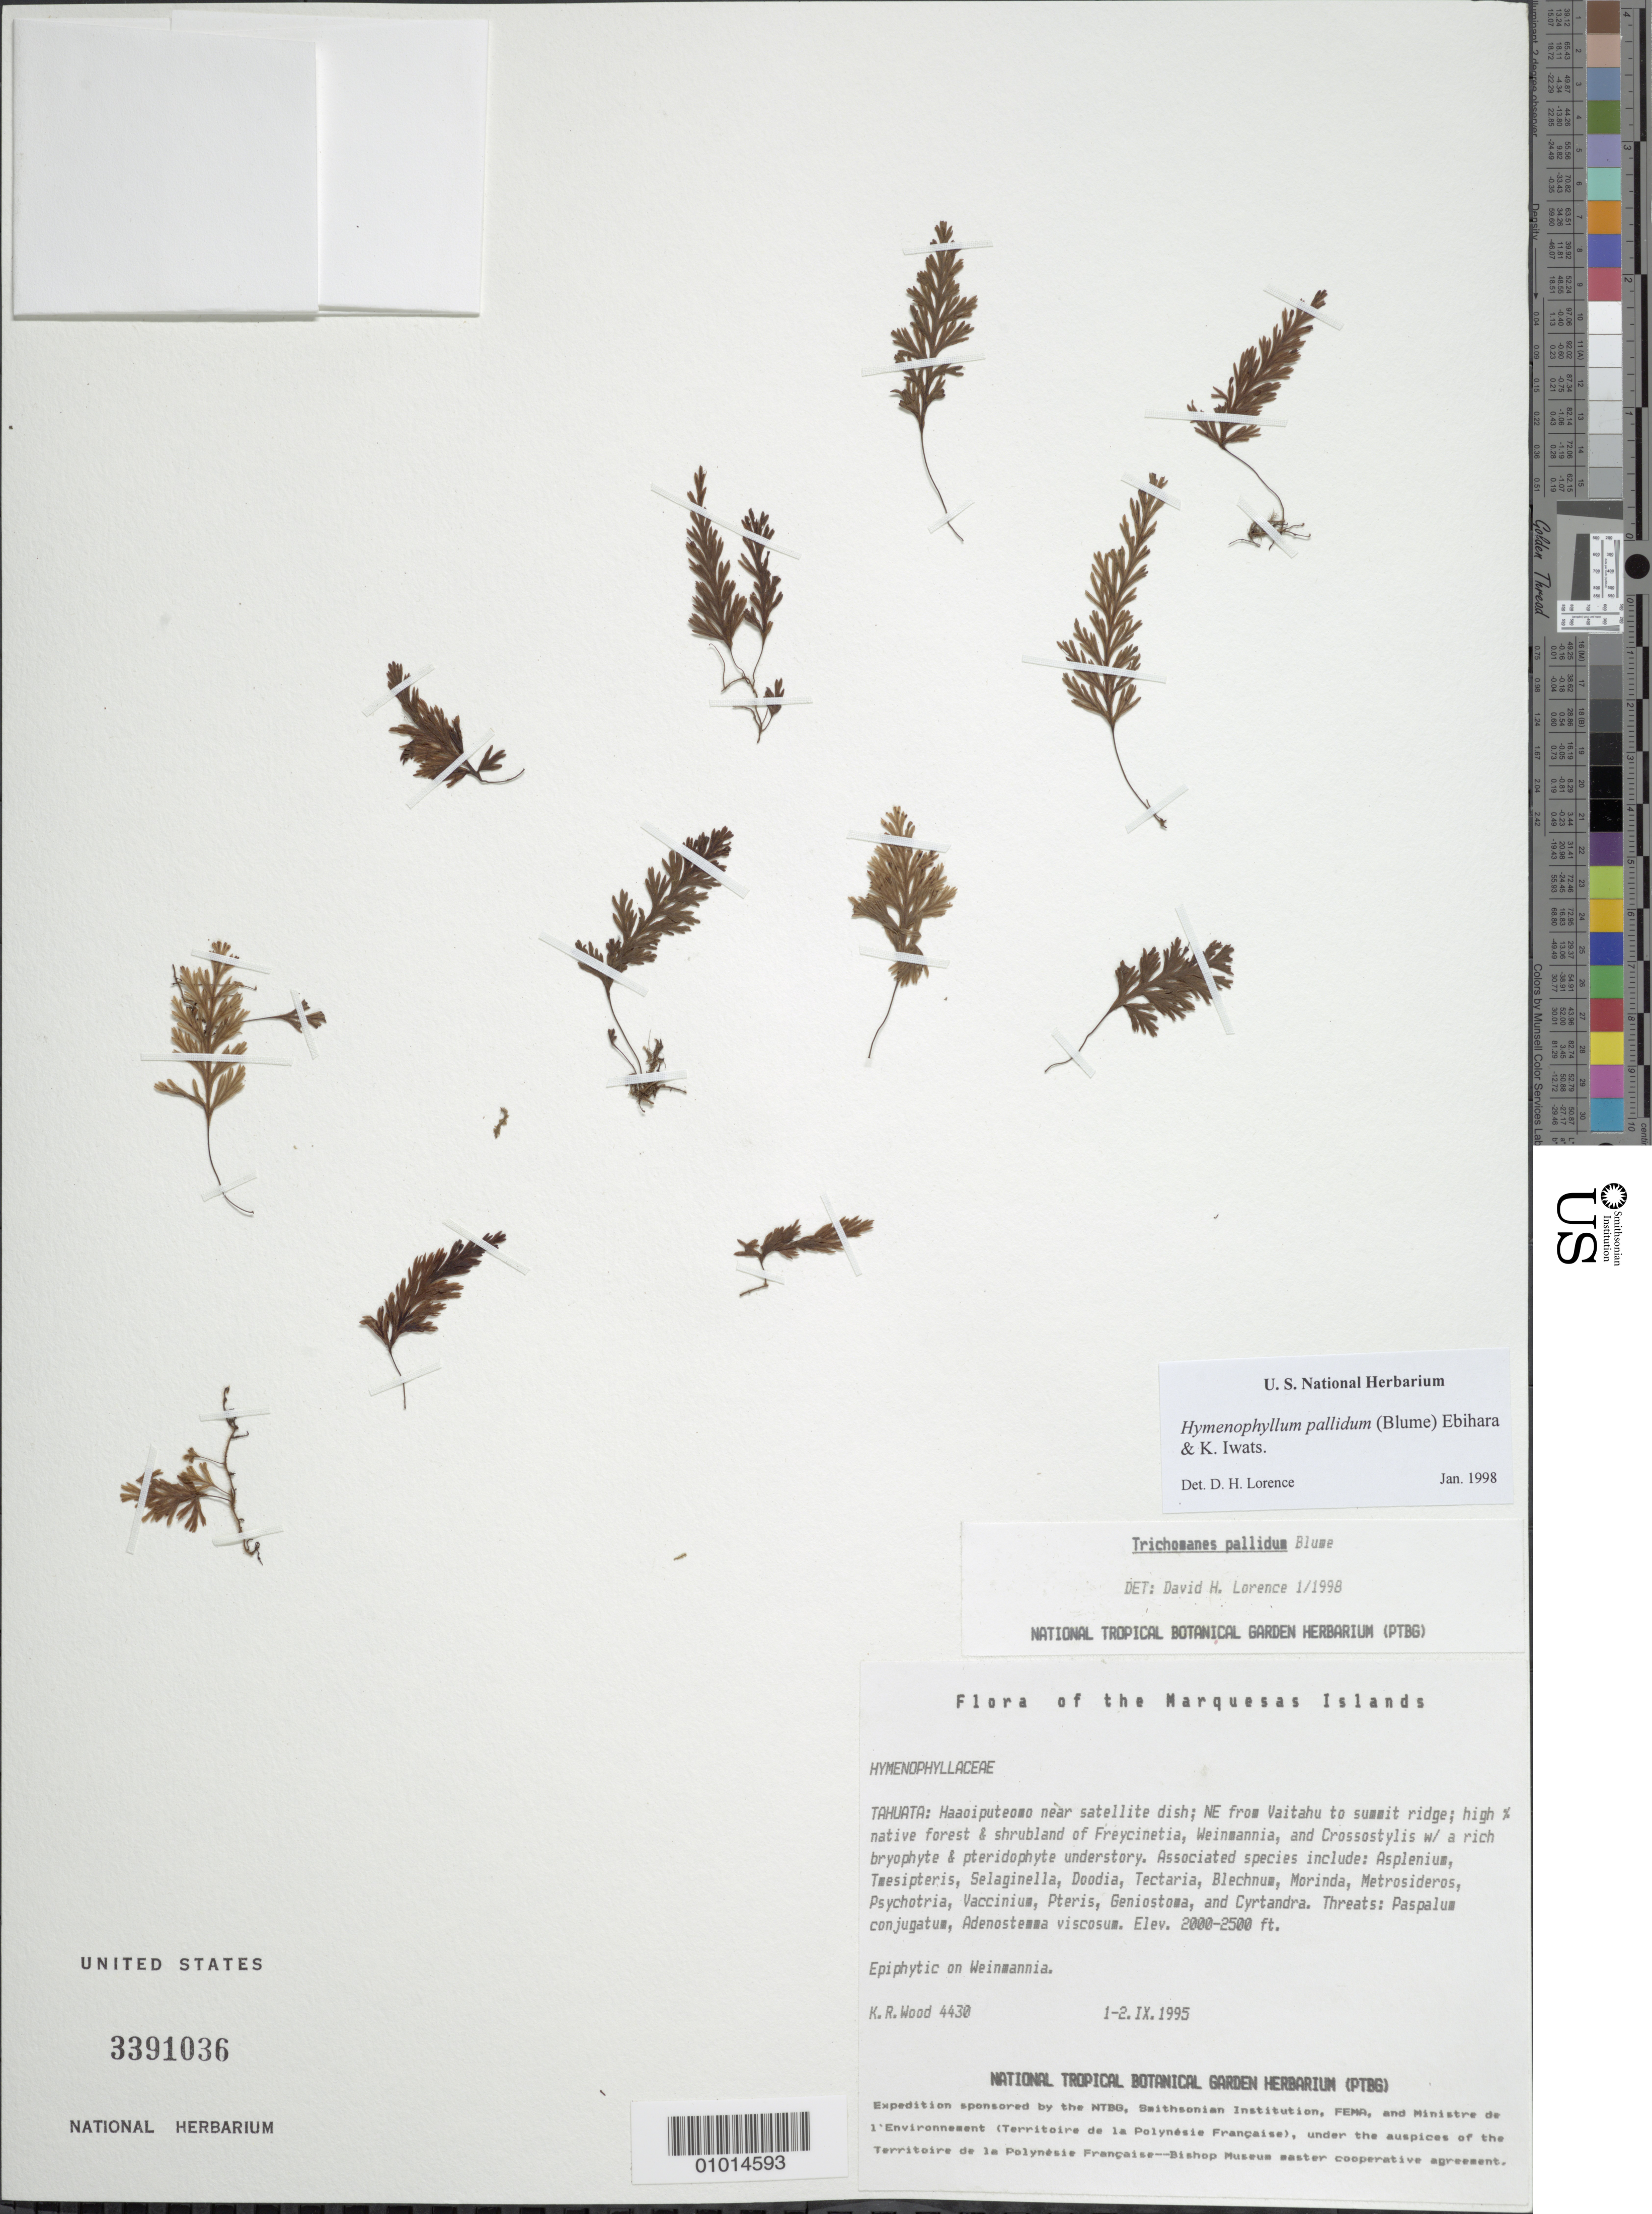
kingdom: Plantae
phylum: Tracheophyta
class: Polypodiopsida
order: Hymenophyllales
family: Hymenophyllaceae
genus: Hymenophyllum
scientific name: Hymenophyllum pallidum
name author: (Blume) Ebihara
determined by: Lorence, David H., (PTBG), National Tropical Botanical Garden (UNITED STATES)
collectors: K. R. Wood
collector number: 4430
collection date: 1995-09-01/1995-09-02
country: French Polynesia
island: Tahuata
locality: Haaoiputeoma, near satelite dish, NE from Vaitahu to summit ridge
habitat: Freycinetia-Weinmannia w/ Crossostylis; high % native forest & shrubland w/ rich bryophyte & pteridophyte understory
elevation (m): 610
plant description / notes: Paspalum conjugatum, Adenostemma viscosum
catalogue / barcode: US 3391036